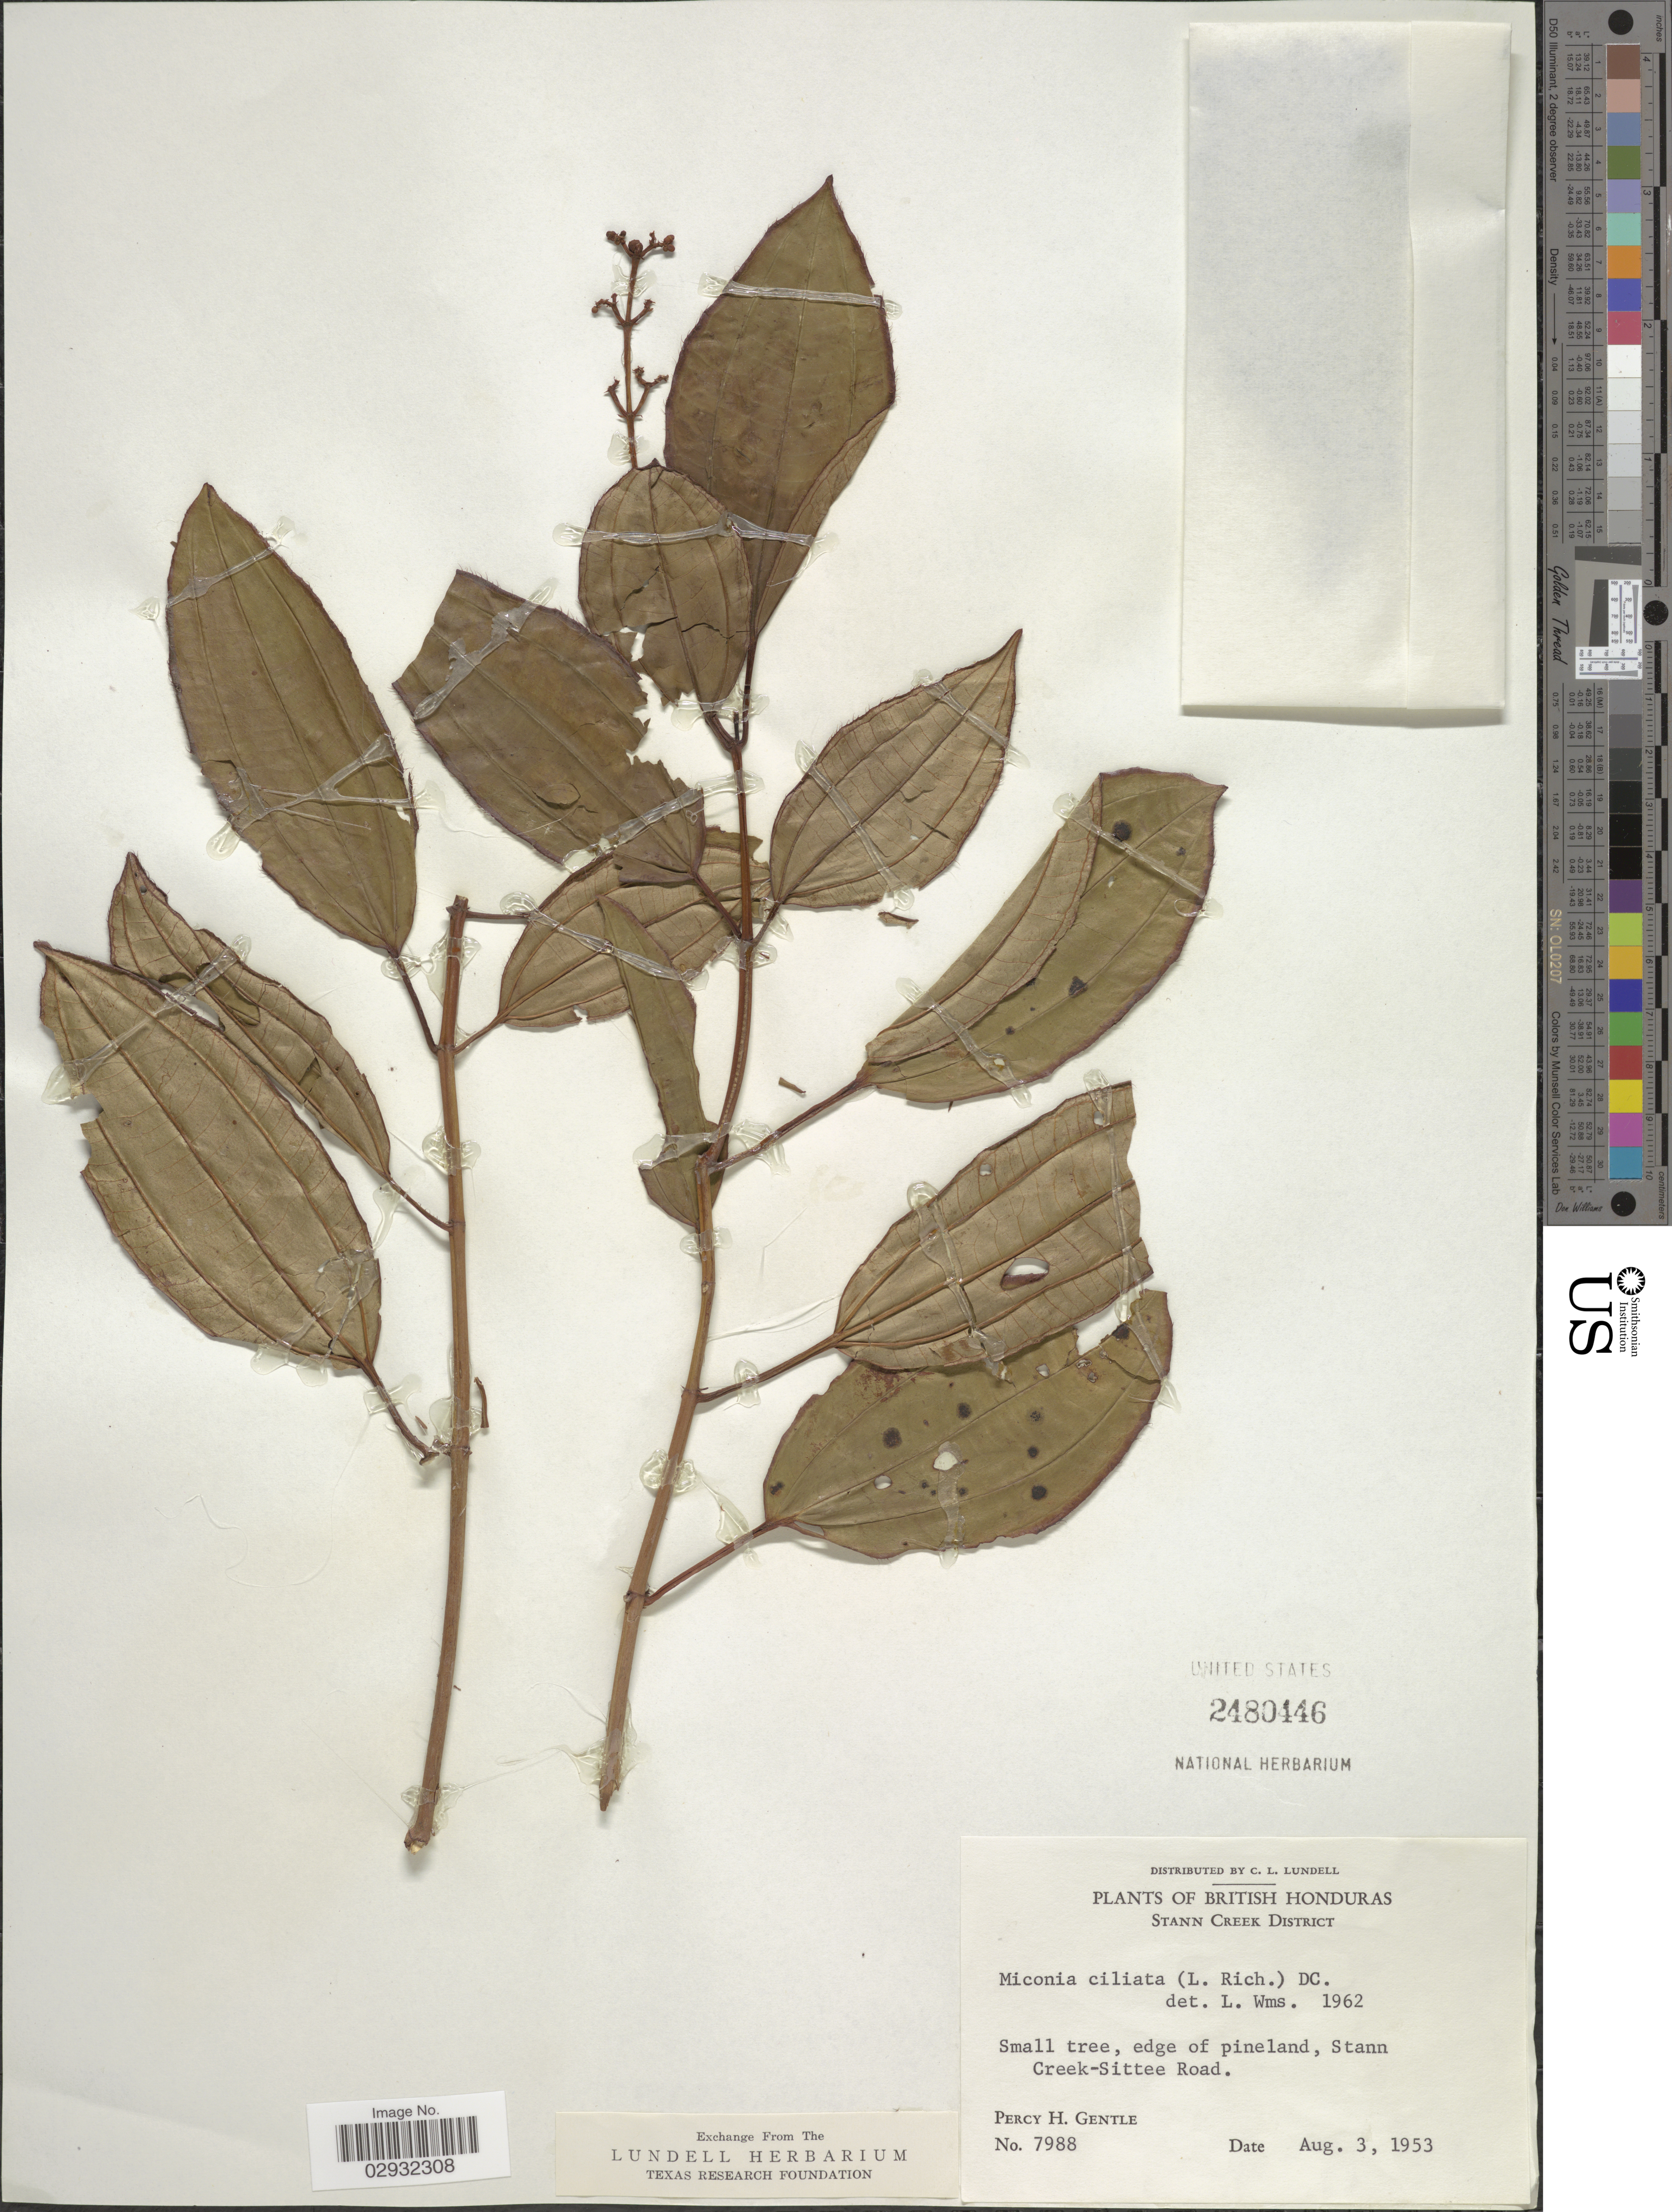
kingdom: Plantae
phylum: Tracheophyta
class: Magnoliopsida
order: Myrtales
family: Melastomataceae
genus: Miconia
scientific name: Miconia ciliata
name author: (Rich.) DC.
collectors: P. H. Gentle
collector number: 7988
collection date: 1953-08-03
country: Belize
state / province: Stann Creek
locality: British Honduras. Stann Creek District. Stann Creek-Sittee Road.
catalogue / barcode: US 2480446